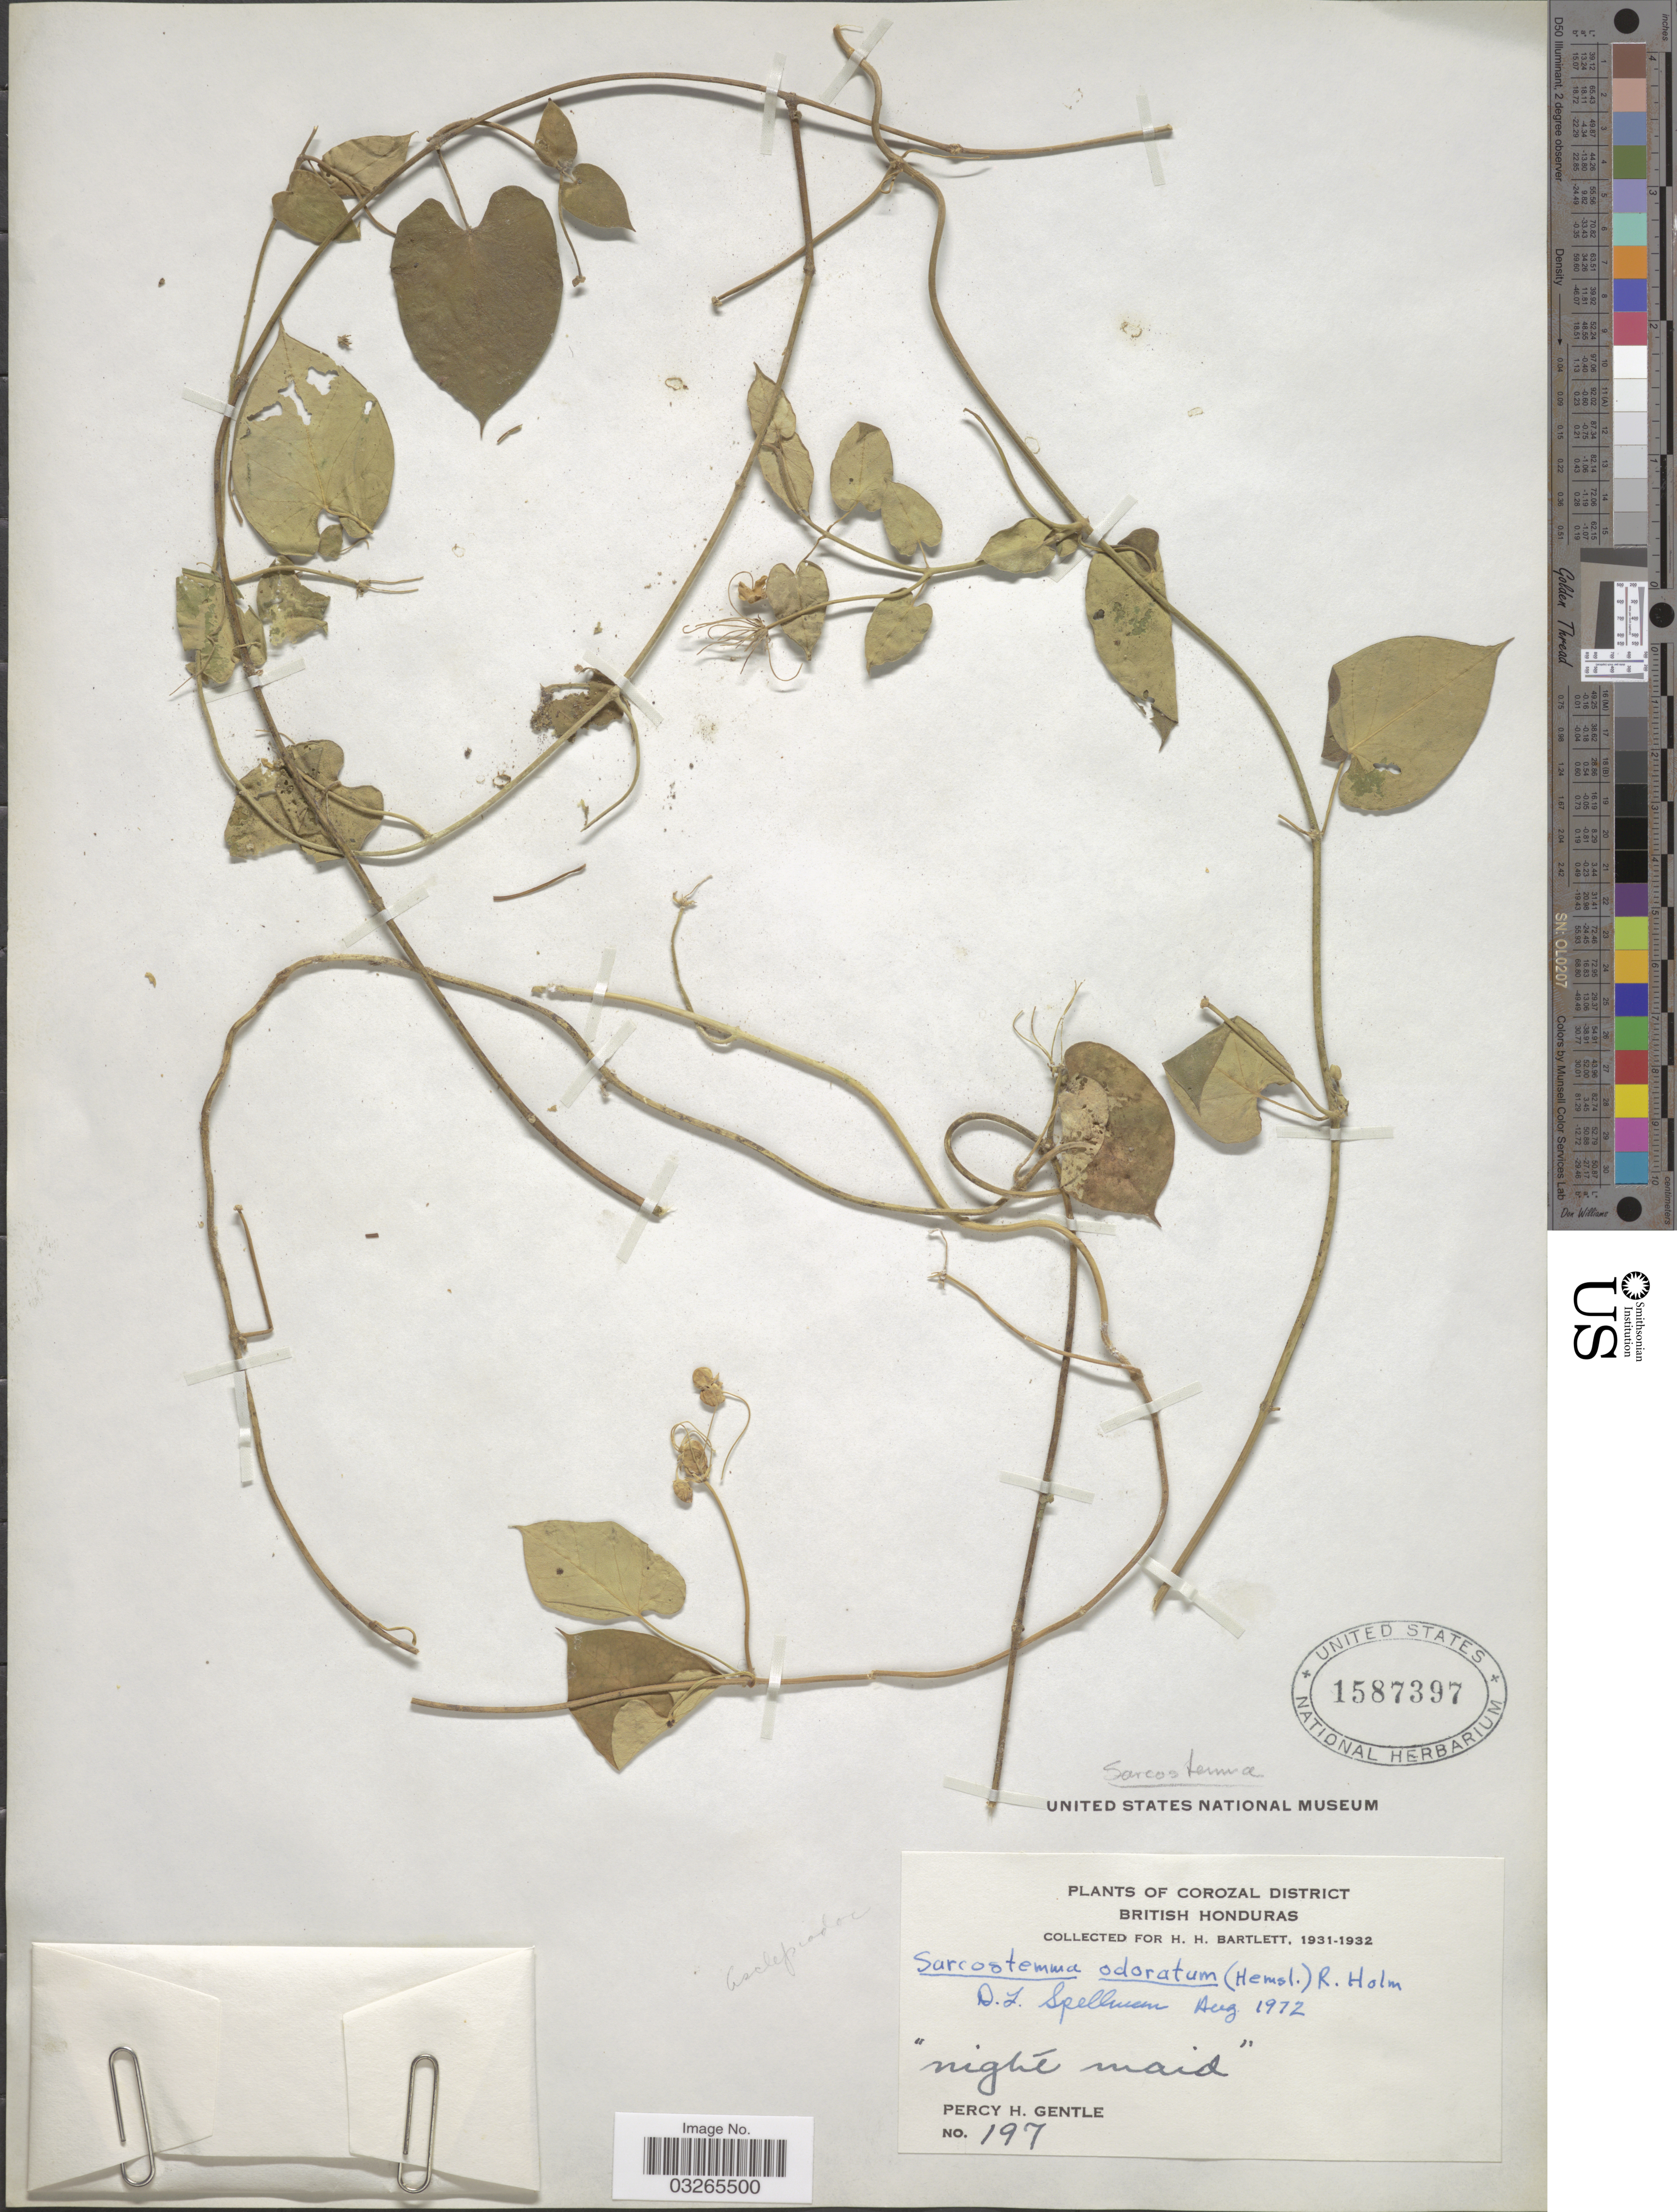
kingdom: Plantae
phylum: Tracheophyta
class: Magnoliopsida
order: Gentianales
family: Apocynaceae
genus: Sarcostemma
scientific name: Sarcostemma odoratum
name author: (Hemsl.) R.W. Holm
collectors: P. H. Gentle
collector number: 197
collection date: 1931/1932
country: Belize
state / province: Corozal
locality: Corozal District, British Honduras.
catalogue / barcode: US 1587397